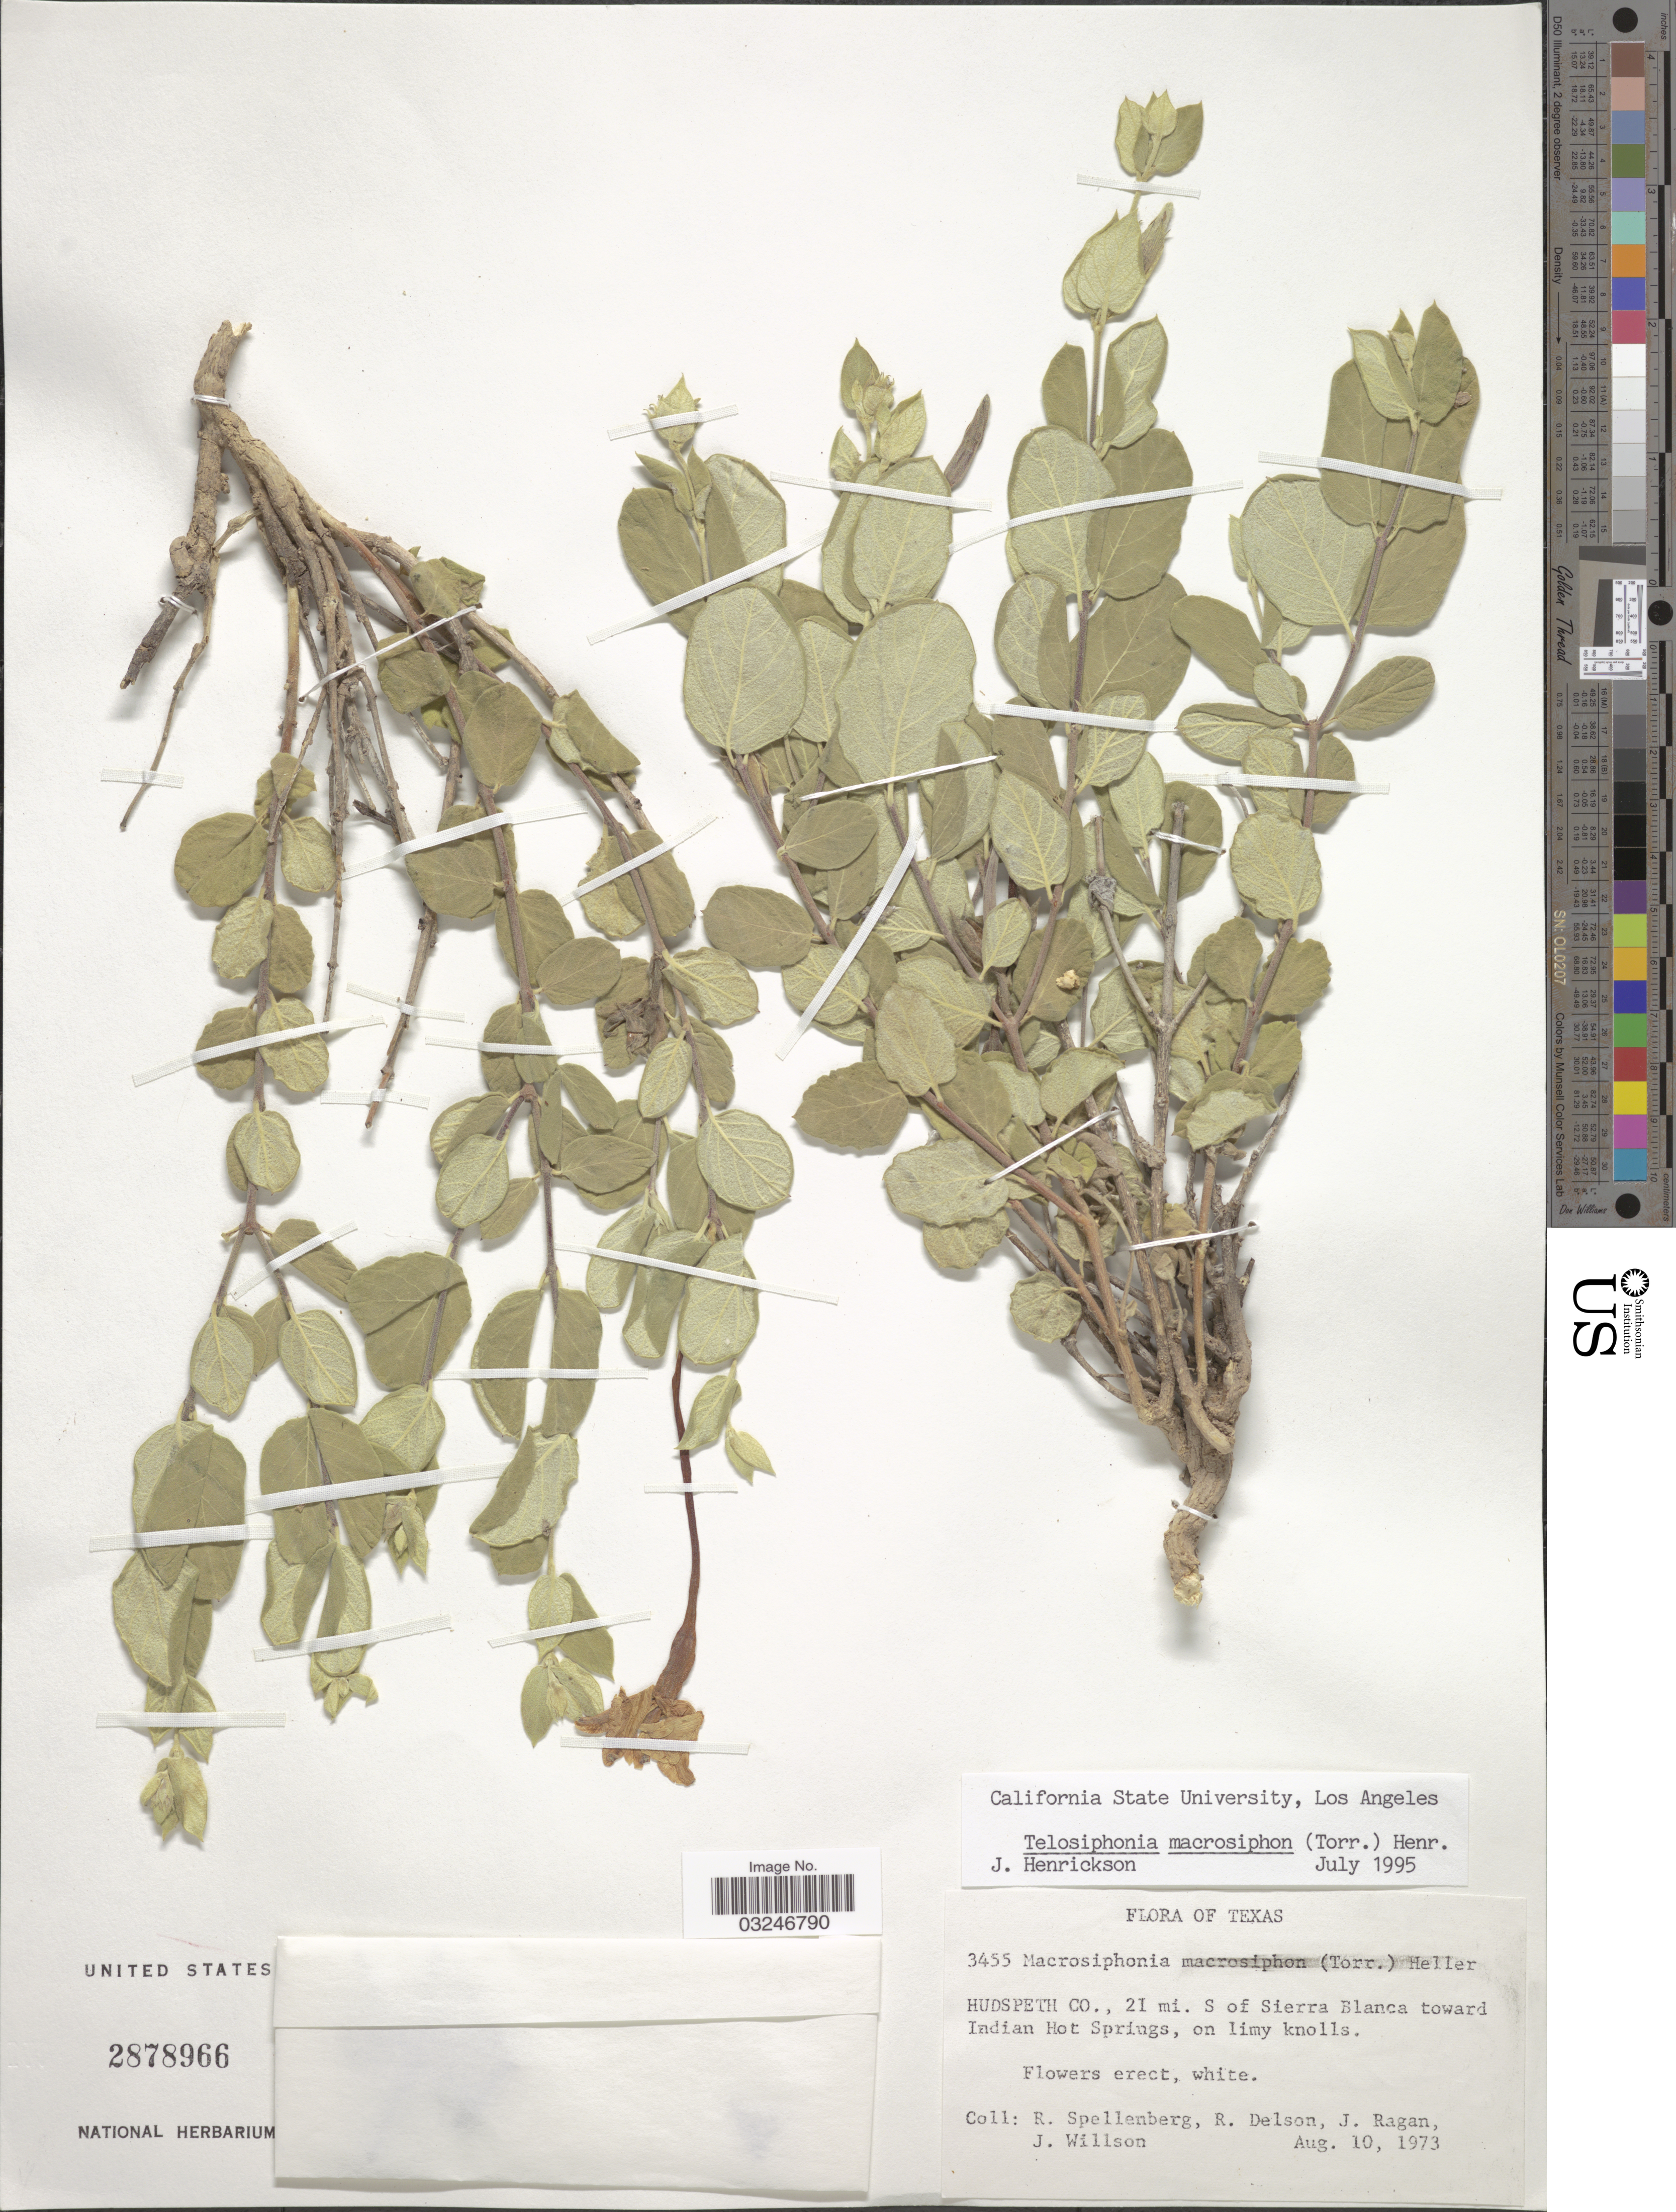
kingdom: Plantae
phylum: Tracheophyta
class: Magnoliopsida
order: Gentianales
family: Apocynaceae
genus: Telosiphonia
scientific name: Telosiphonia macrosiphon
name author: (Torr.) Henrickson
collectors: R. Spellenberg, R. Delson, J. Ragan & J. Willson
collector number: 3455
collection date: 1973-08-10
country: United States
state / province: Texas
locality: Hudspeth Co., 21 mi. S of Sierra Blanca toward Indian Hot Springs.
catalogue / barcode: US 2878966